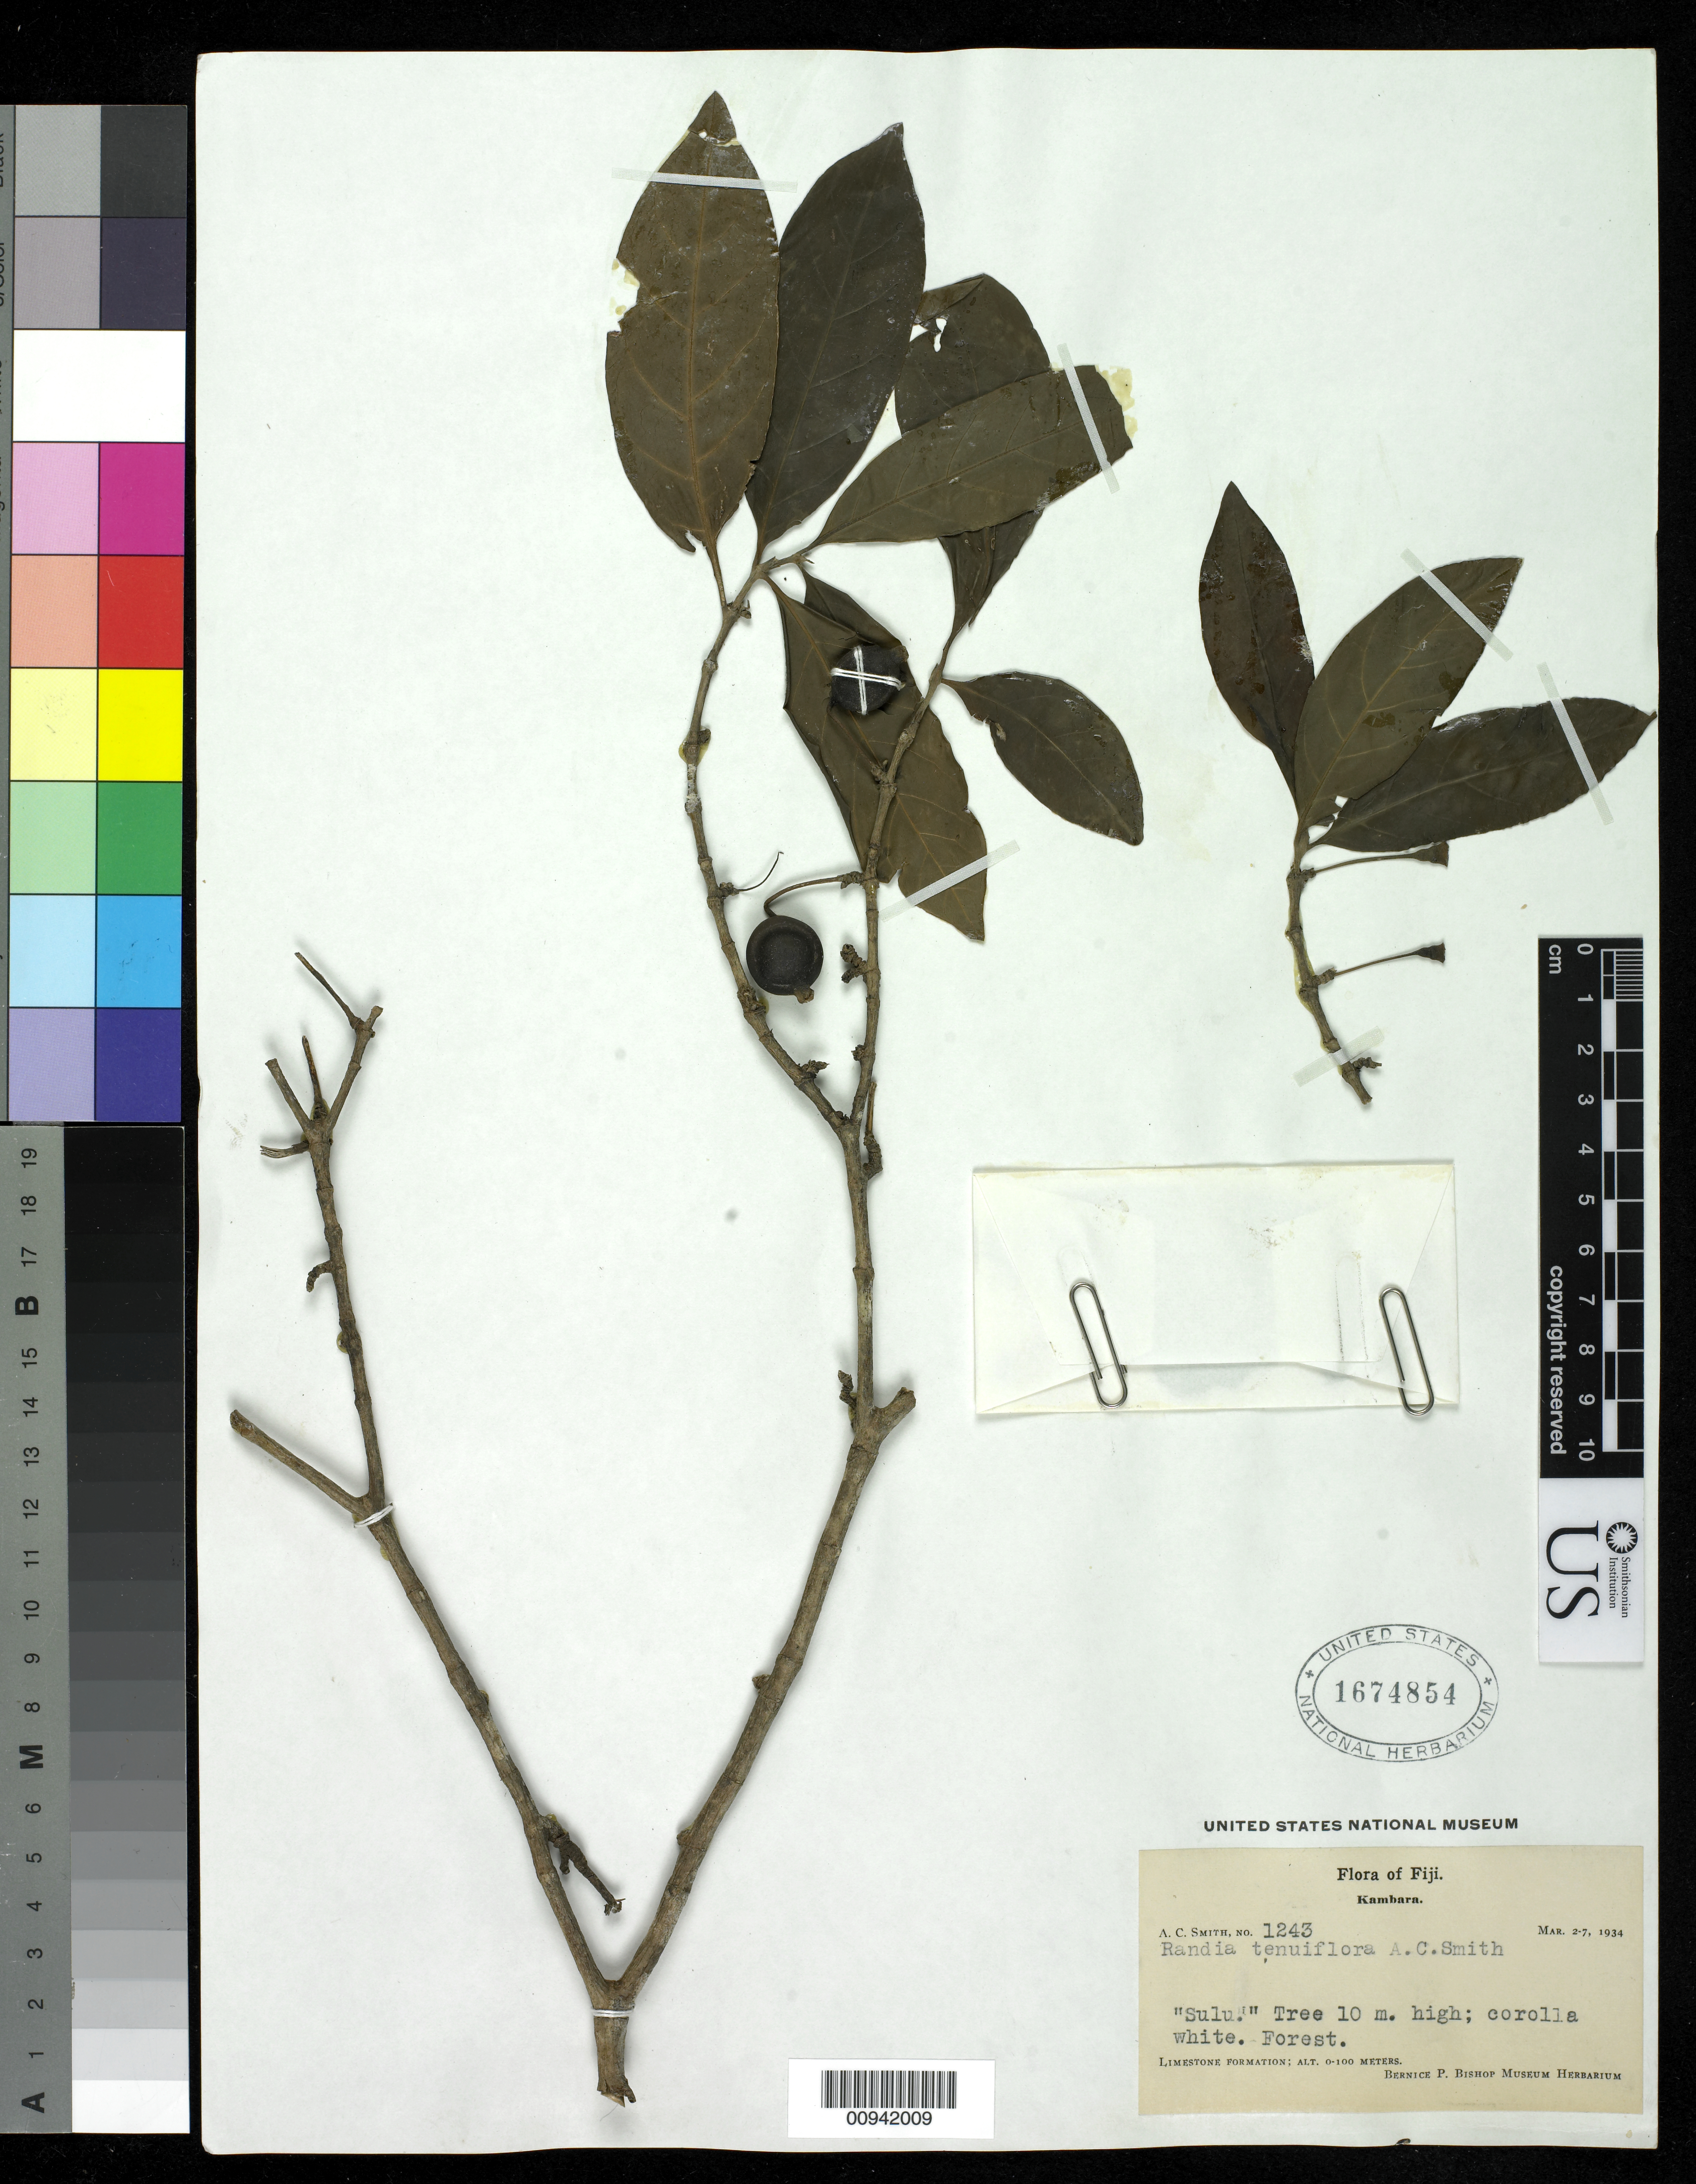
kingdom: Plantae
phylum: Tracheophyta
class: Magnoliopsida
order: Gentianales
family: Rubiaceae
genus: Randia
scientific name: Randia tenuiflora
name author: A.C. Sm.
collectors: C. A. Smith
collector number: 1243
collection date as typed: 02 Mar 1934 to 07 Mar 1934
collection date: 1934-03-02/1934-03-07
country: Fiji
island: Kabara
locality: Limestone formation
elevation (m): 0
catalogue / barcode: US 1674854